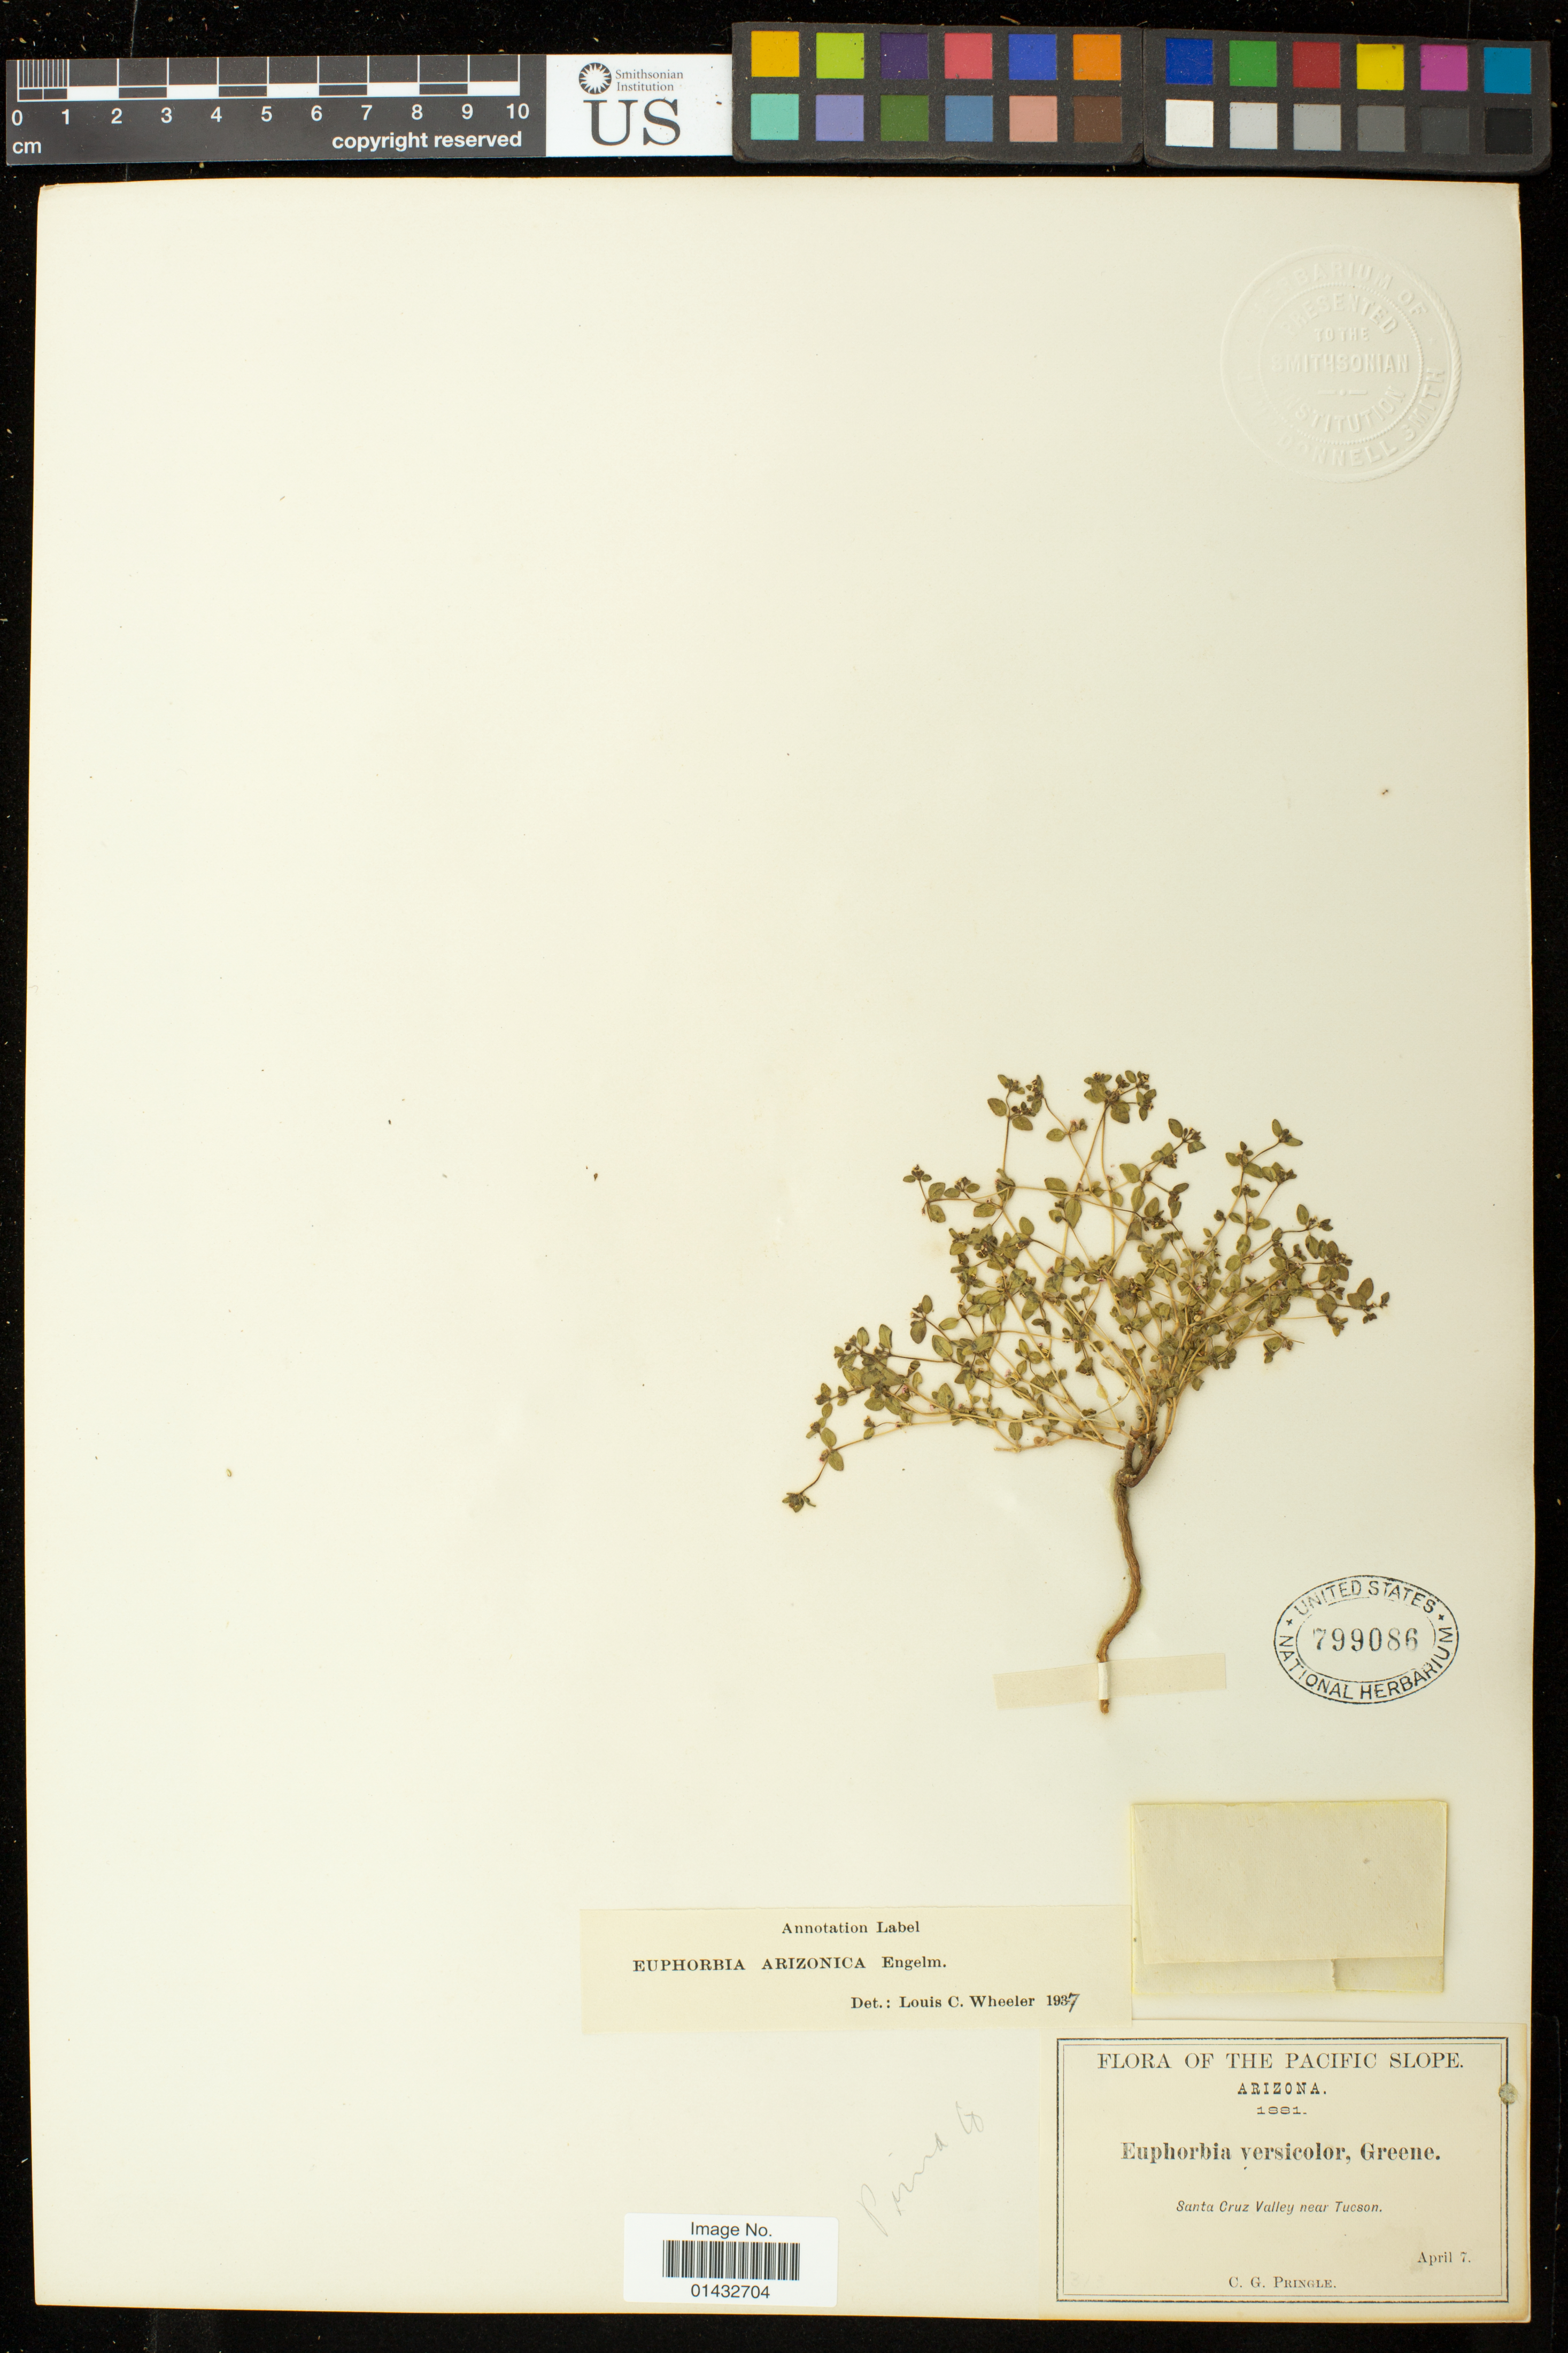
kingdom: Plantae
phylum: Tracheophyta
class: Magnoliopsida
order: Malpighiales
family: Euphorbiaceae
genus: Euphorbia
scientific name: Euphorbia arizonica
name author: Engelm.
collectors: C. G. Pringle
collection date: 1881-04-07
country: United States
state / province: Arizona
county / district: Pima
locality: Santa Cruz Valley near Tucson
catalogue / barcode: US 799086